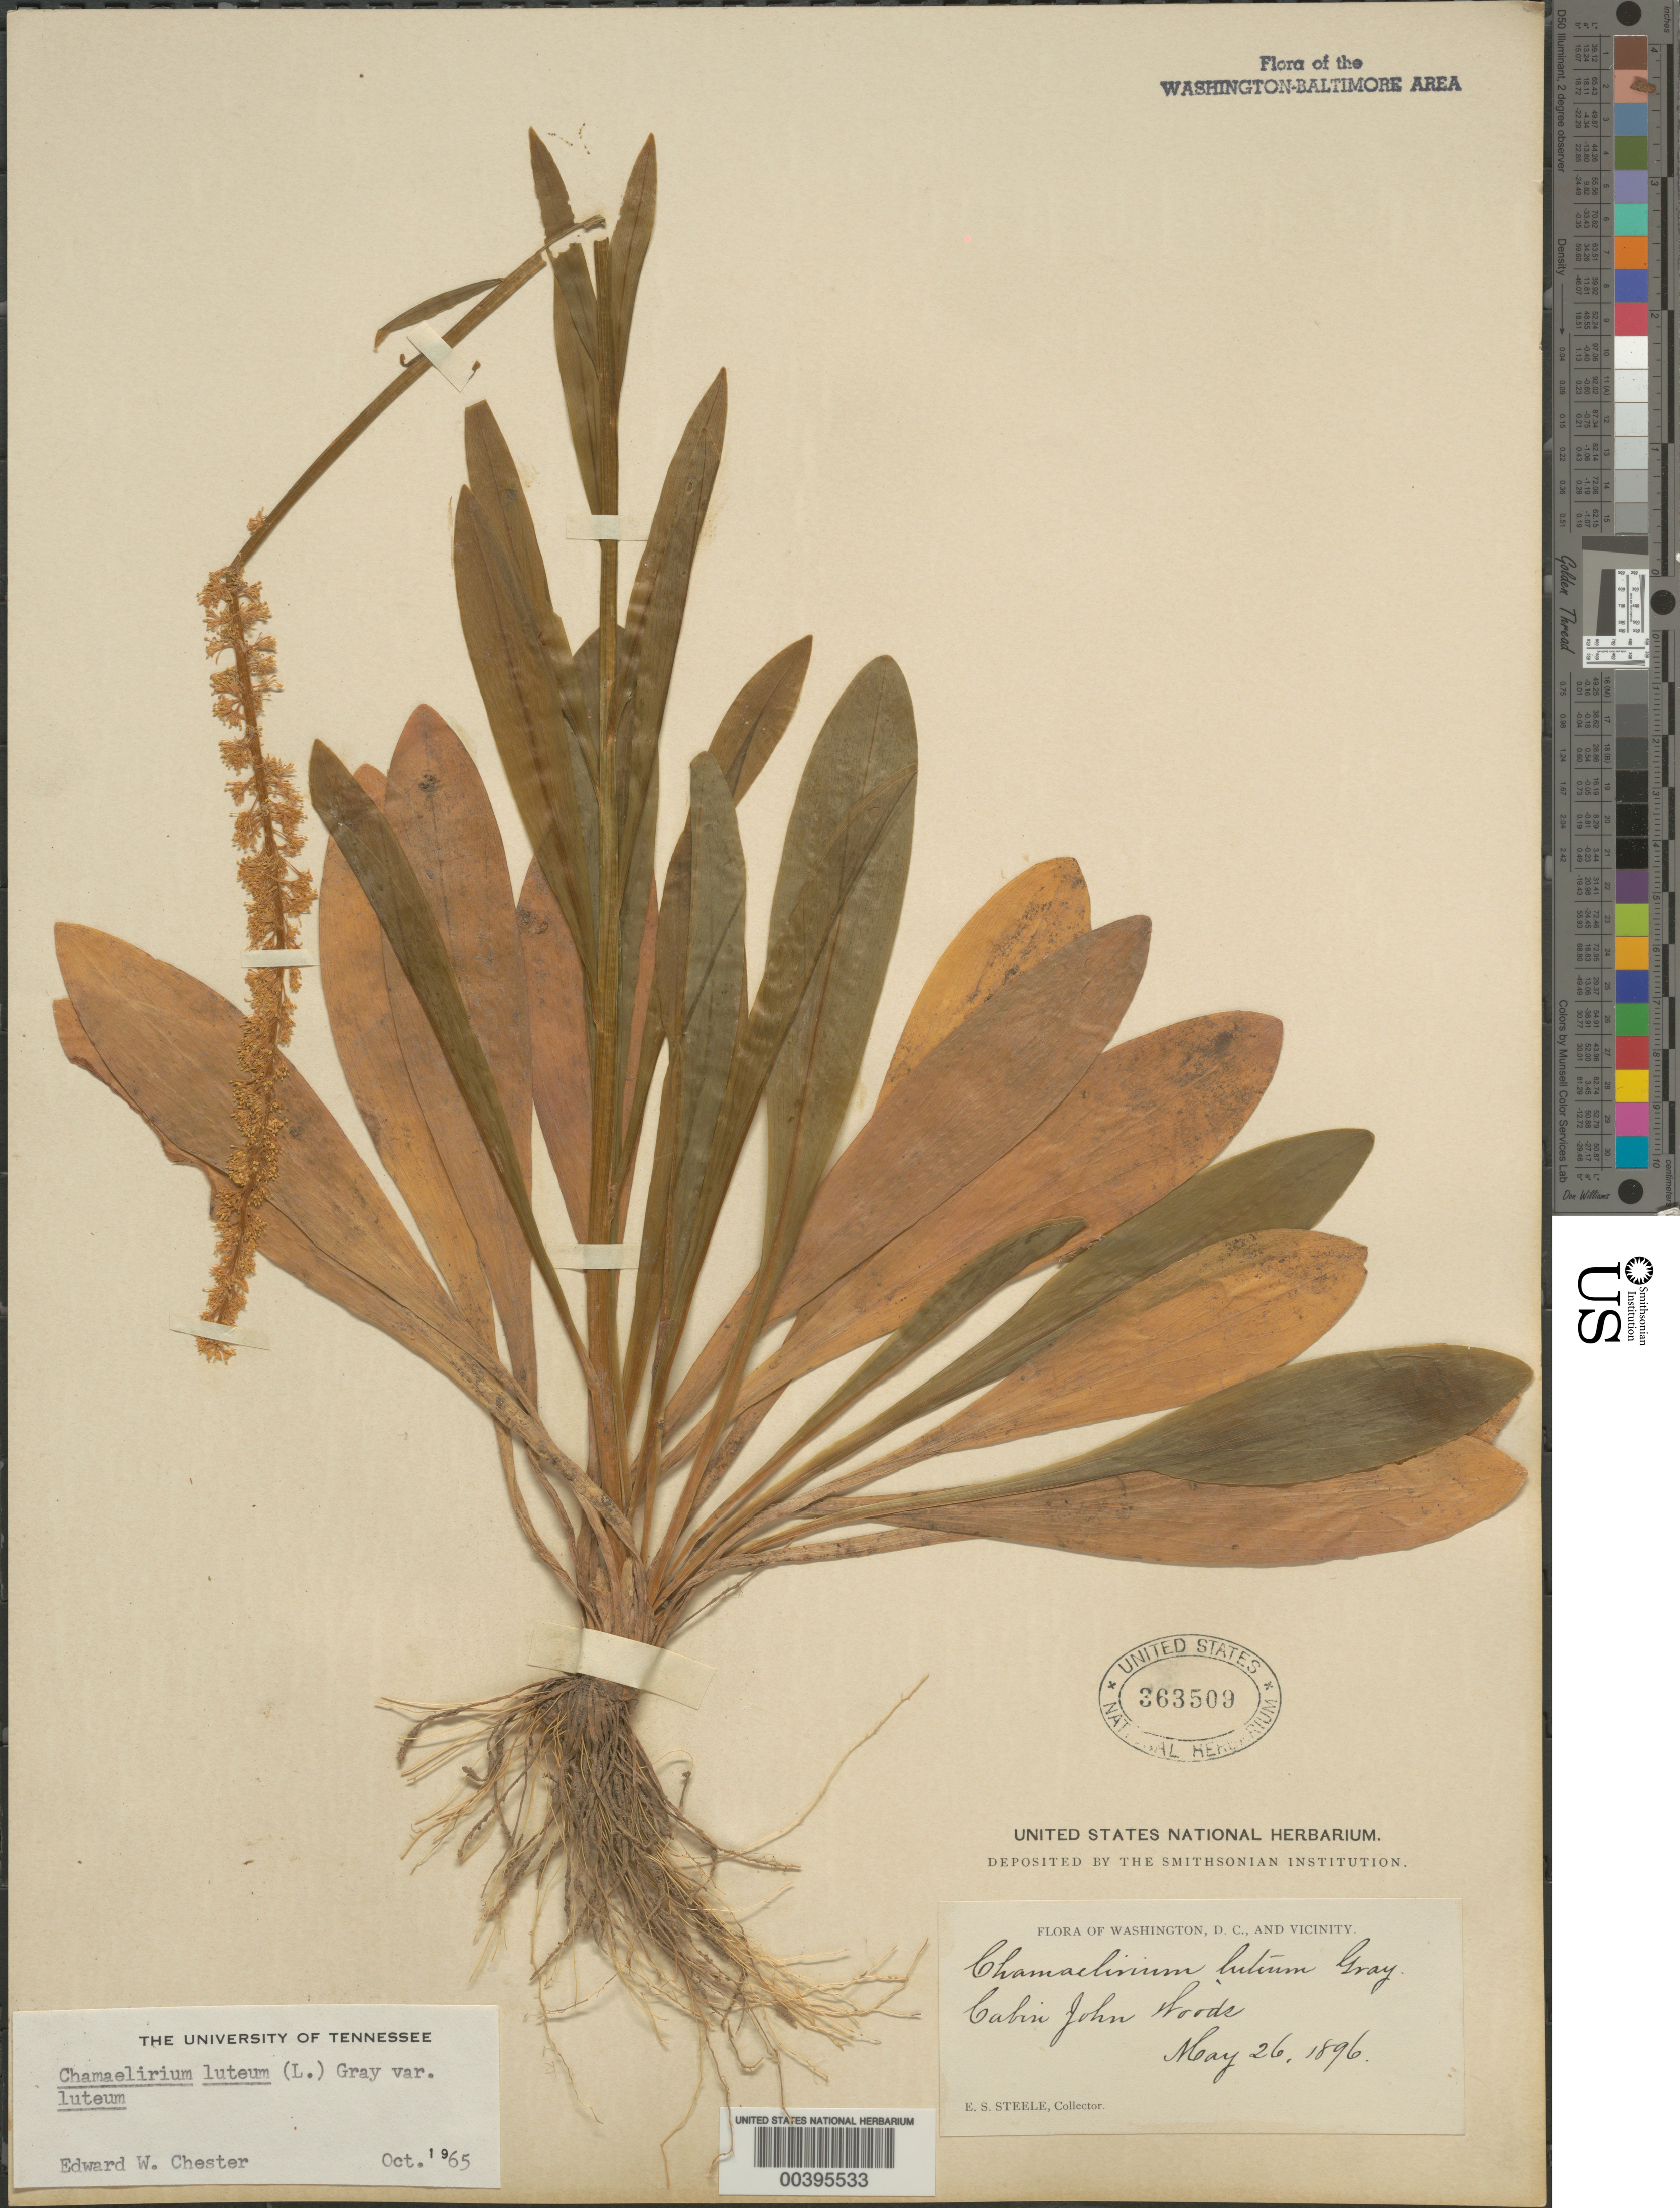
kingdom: Plantae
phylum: Tracheophyta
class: Liliopsida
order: Liliales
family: Melanthiaceae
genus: Chamaelirium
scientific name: Chamaelirium luteum var. luteum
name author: (L.) A. Gray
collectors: E. Steele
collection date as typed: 26 May 1896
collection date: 1896-05-26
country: United States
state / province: Maryland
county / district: Montgomery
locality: Cabin John woods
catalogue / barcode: US 363509